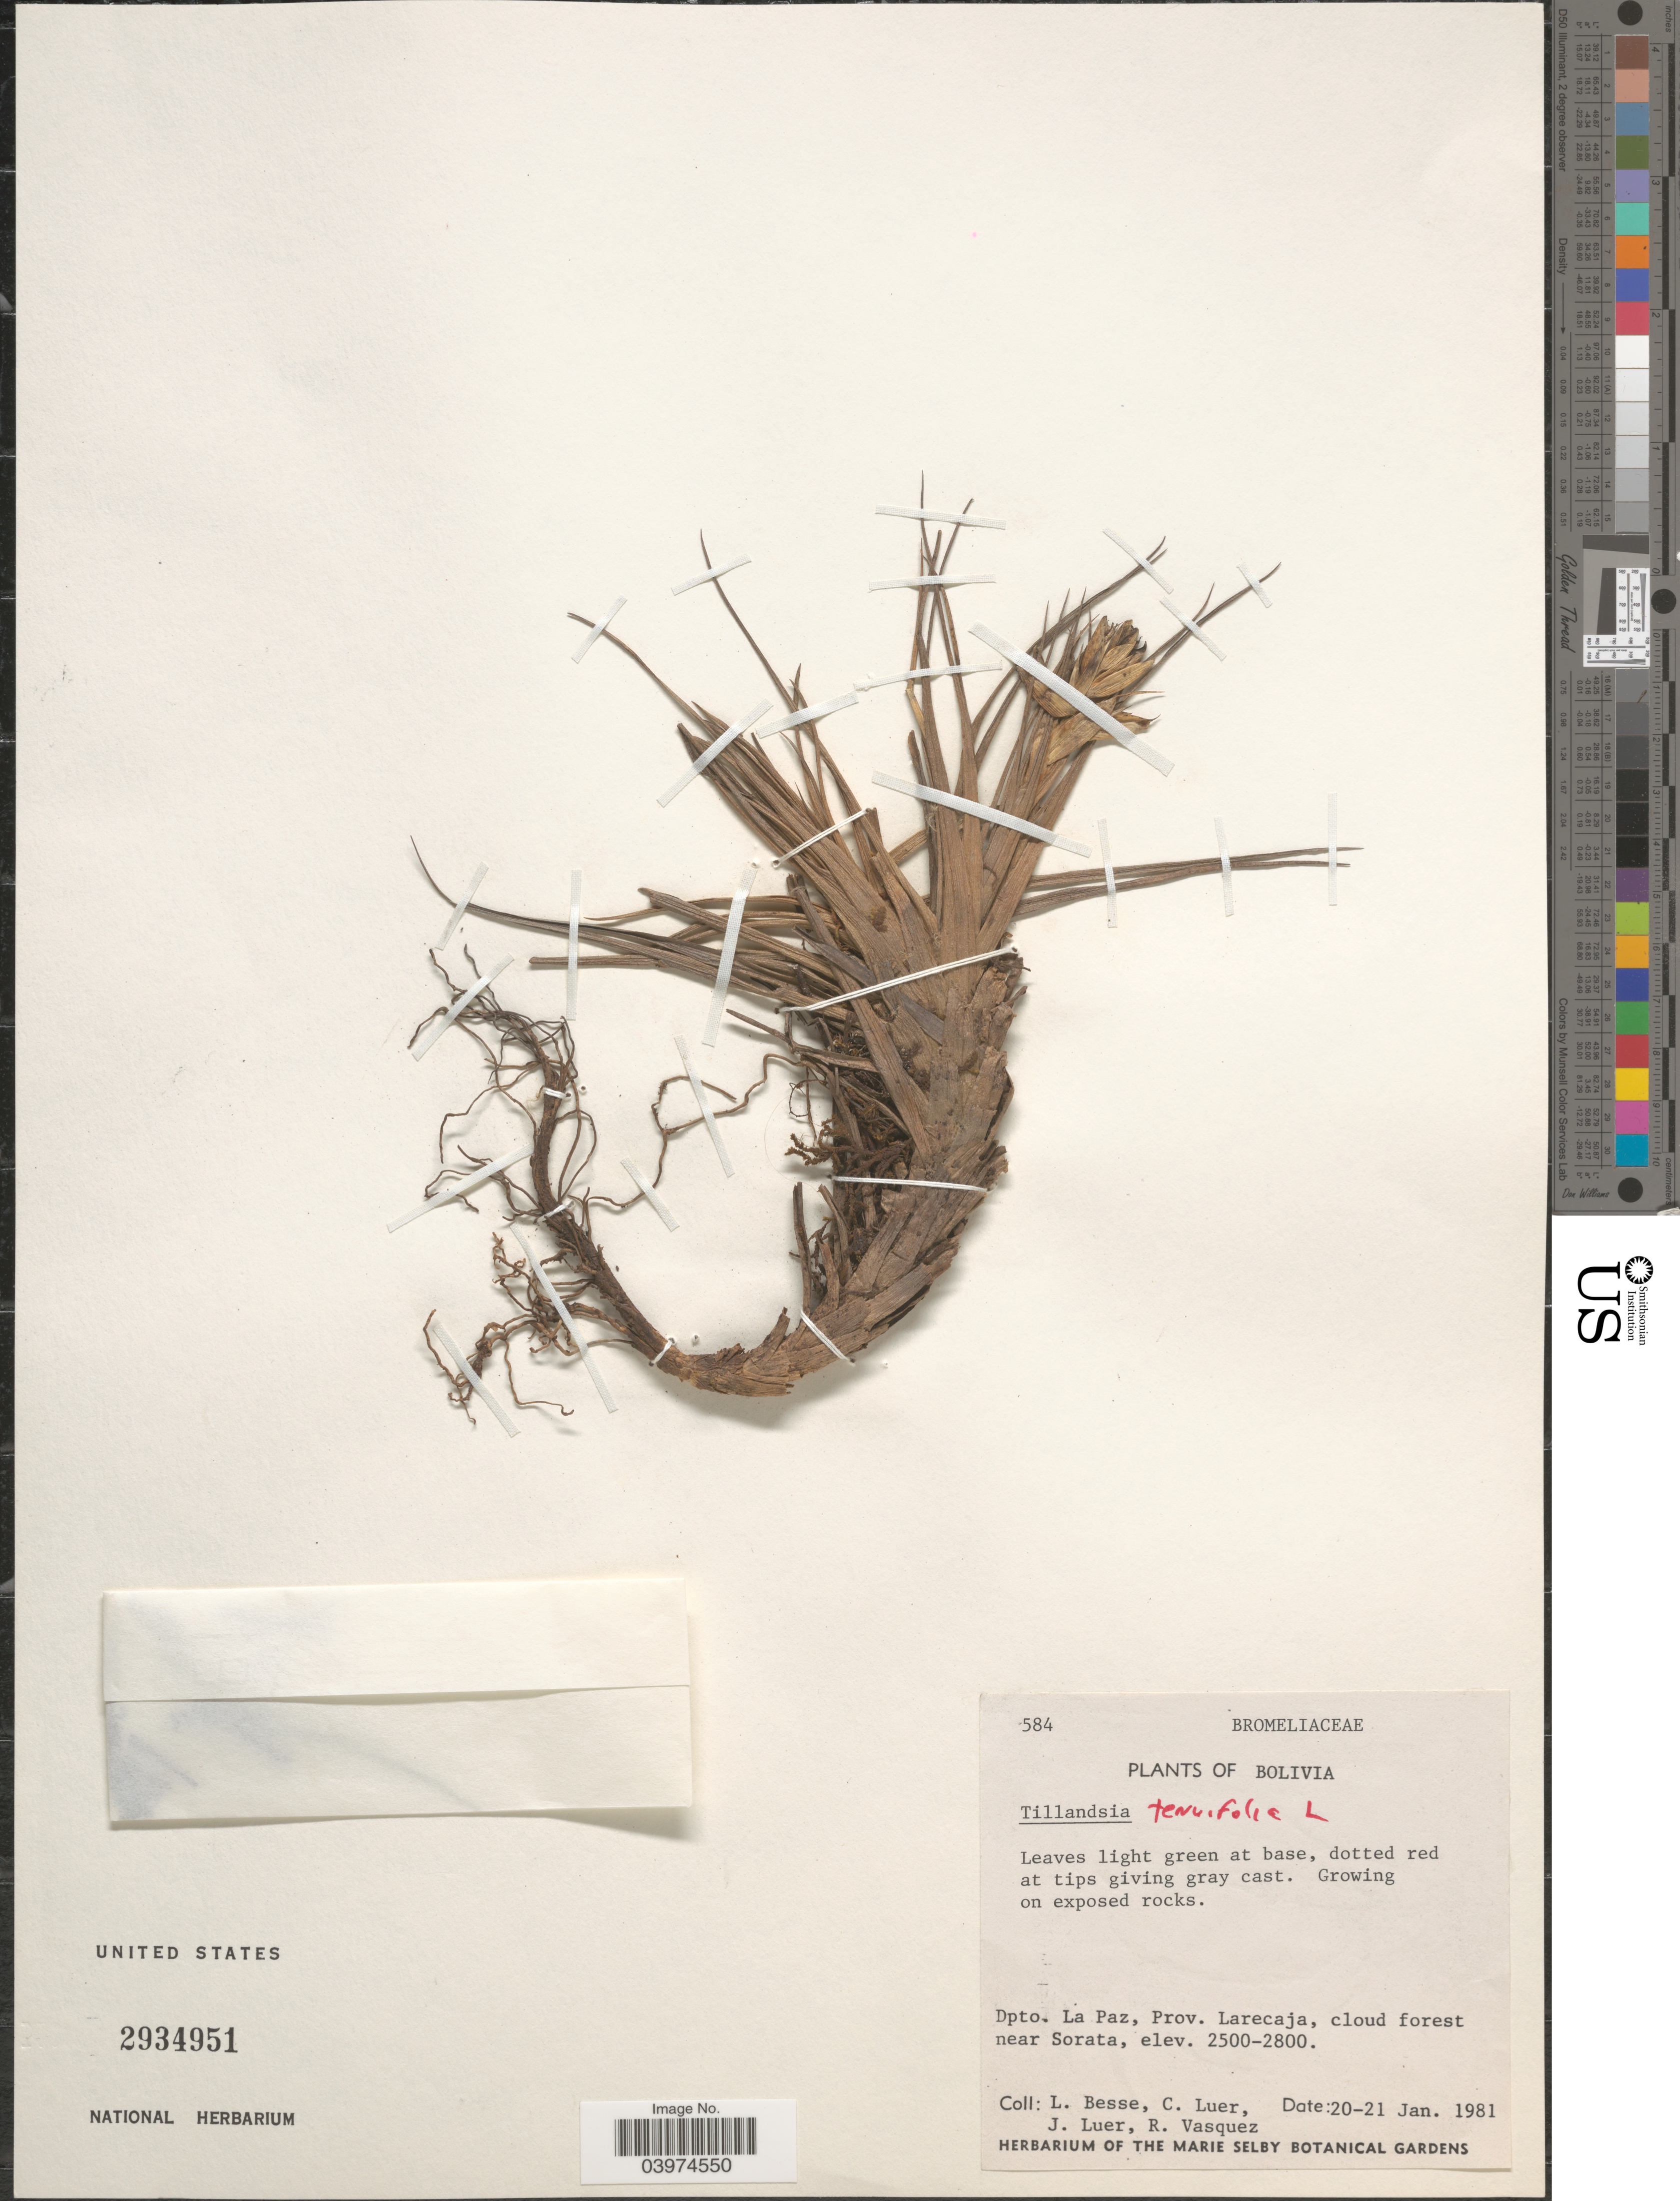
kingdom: Plantae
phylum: Tracheophyta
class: Liliopsida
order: Poales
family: Bromeliaceae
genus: Tillandsia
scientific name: Tillandsia tenuifolia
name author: L.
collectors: L. Besse, C. Luer, J. P. Luer & R. Vasquez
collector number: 584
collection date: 1981-01-20/1981-01-21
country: Bolivia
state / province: La Paz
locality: Dpto. La Paz, Prov. Larecaja, cloud forest near Sorata.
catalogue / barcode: US 2934951